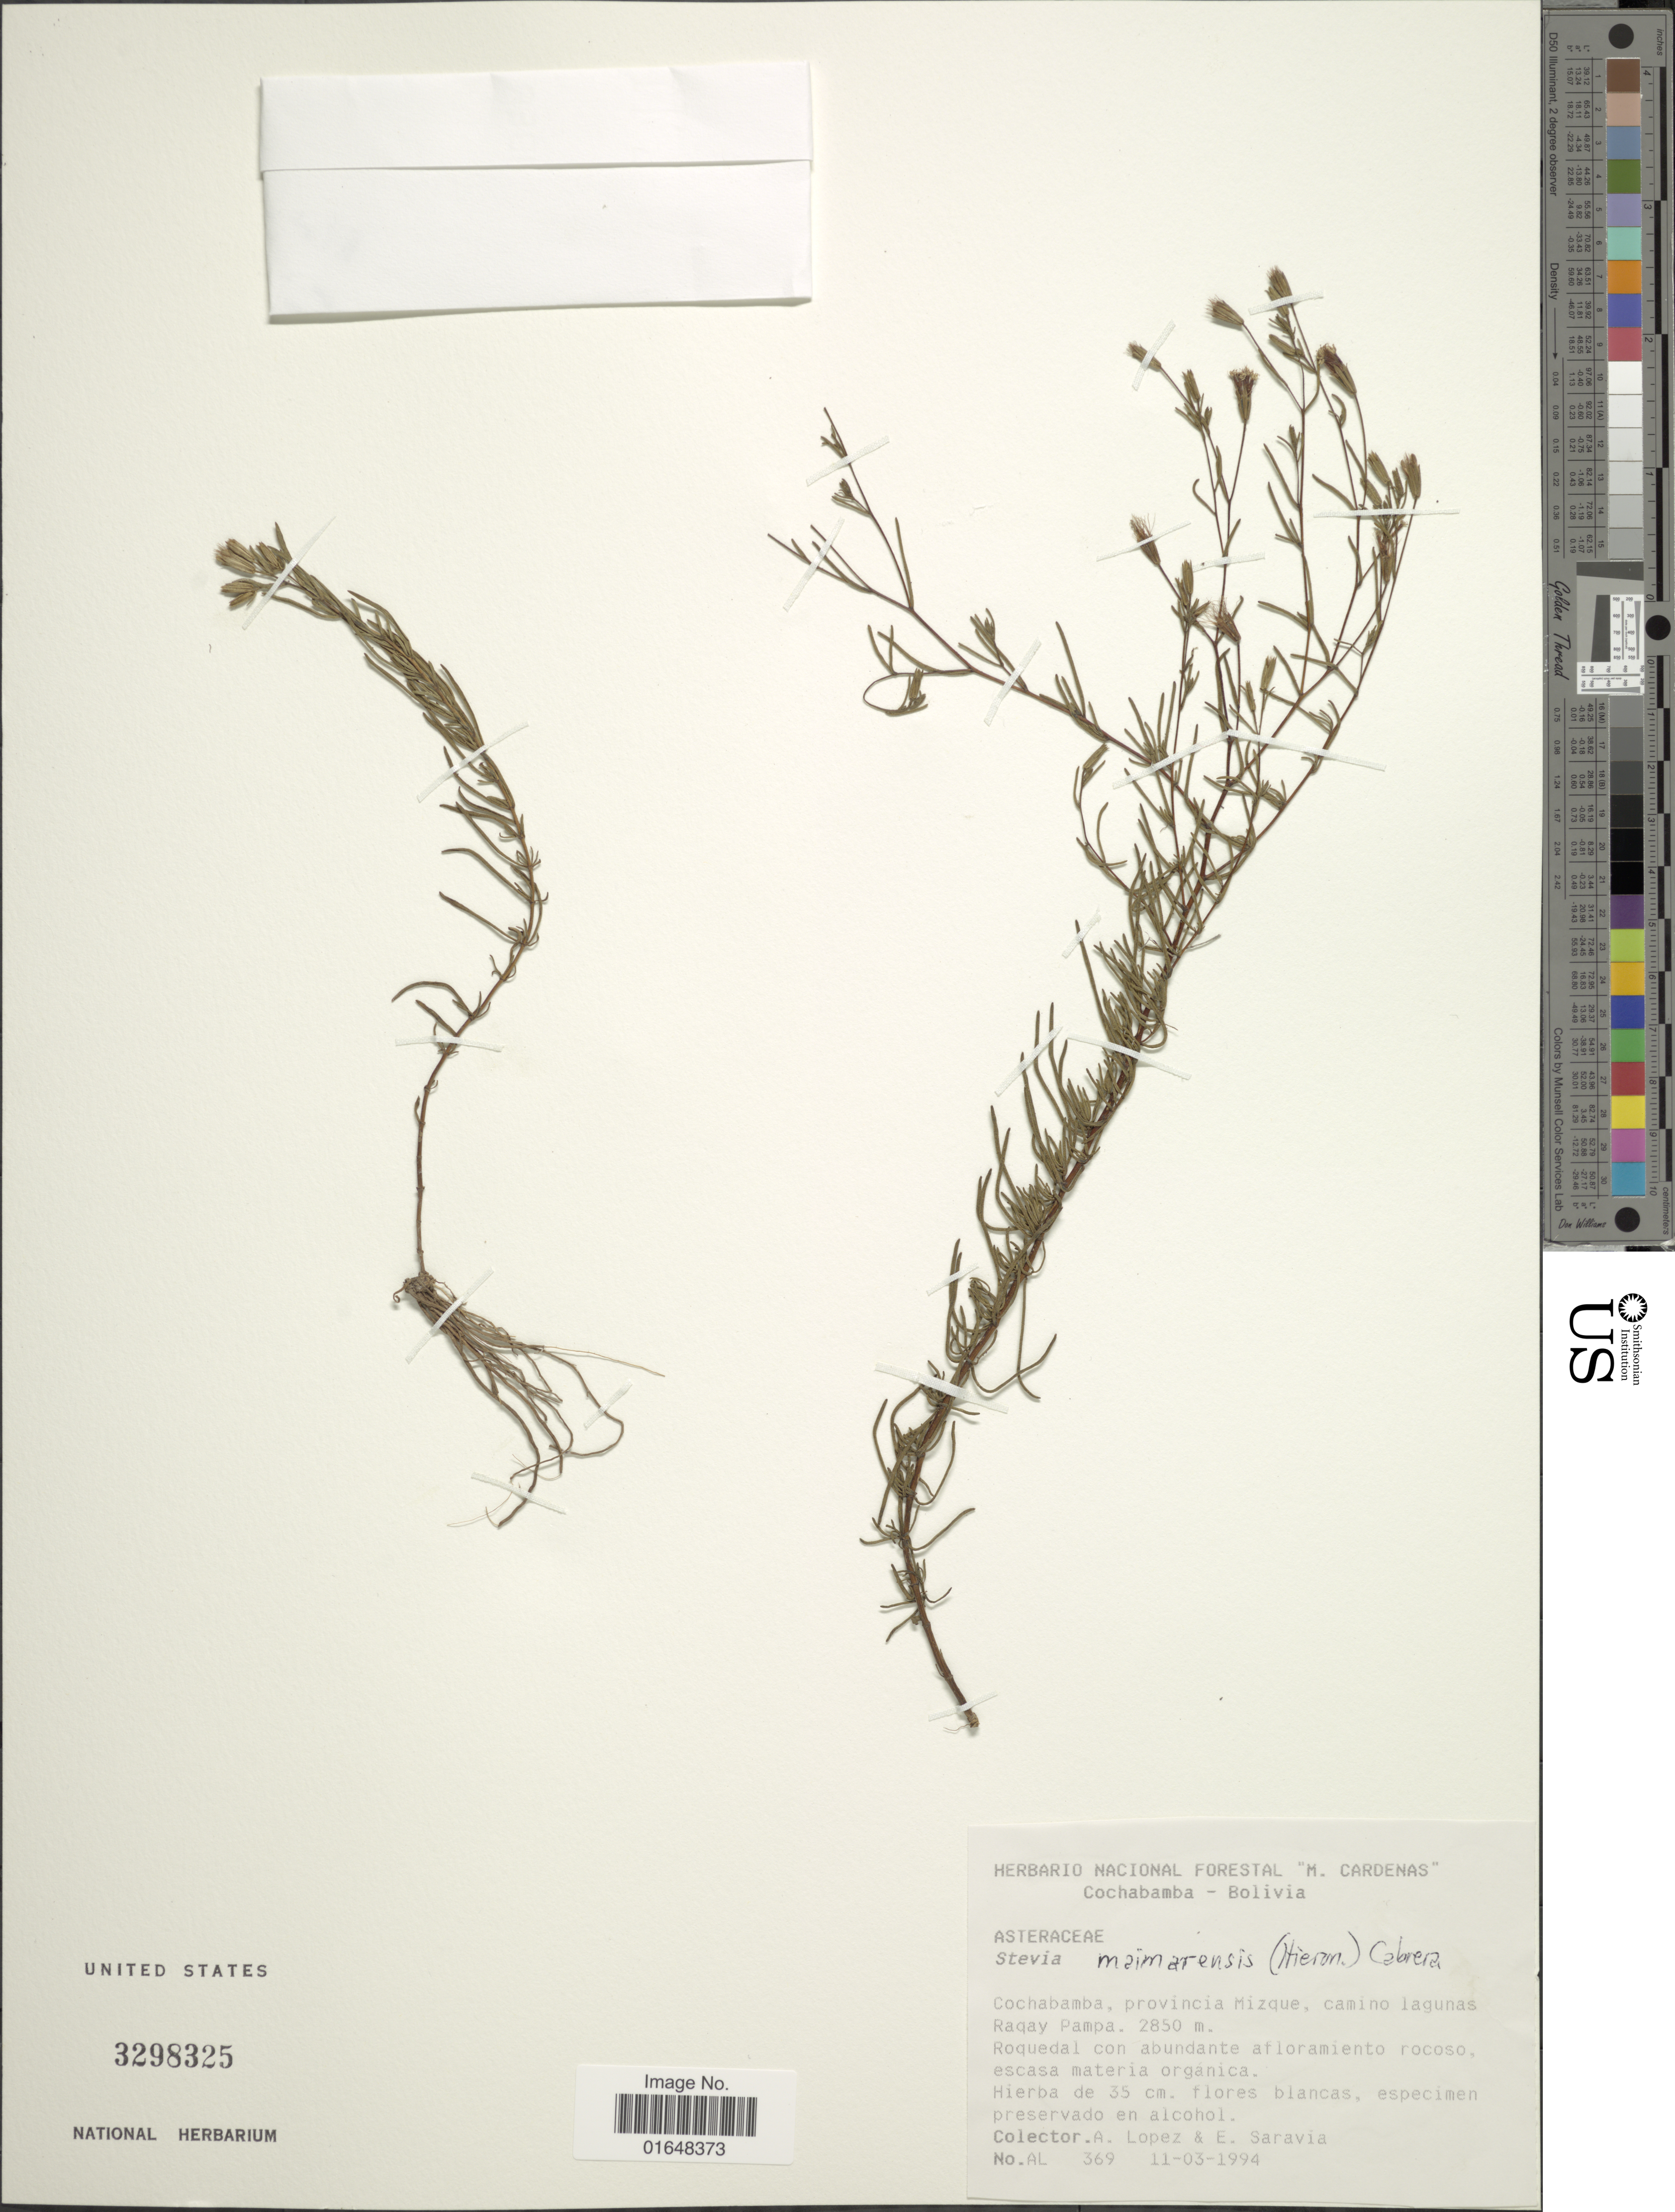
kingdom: Plantae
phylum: Tracheophyta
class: Magnoliopsida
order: Asterales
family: Asteraceae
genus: Stevia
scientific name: Stevia maimarensis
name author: (Hieron.) Cabrera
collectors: A. Lopez & E. Saravia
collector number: AL 369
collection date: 1994-03-11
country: Bolivia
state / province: Cochabamba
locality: Cochabamba, provincia Mizque, camino lagunas Raqay Pampa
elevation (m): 2850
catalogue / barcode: US 3298325